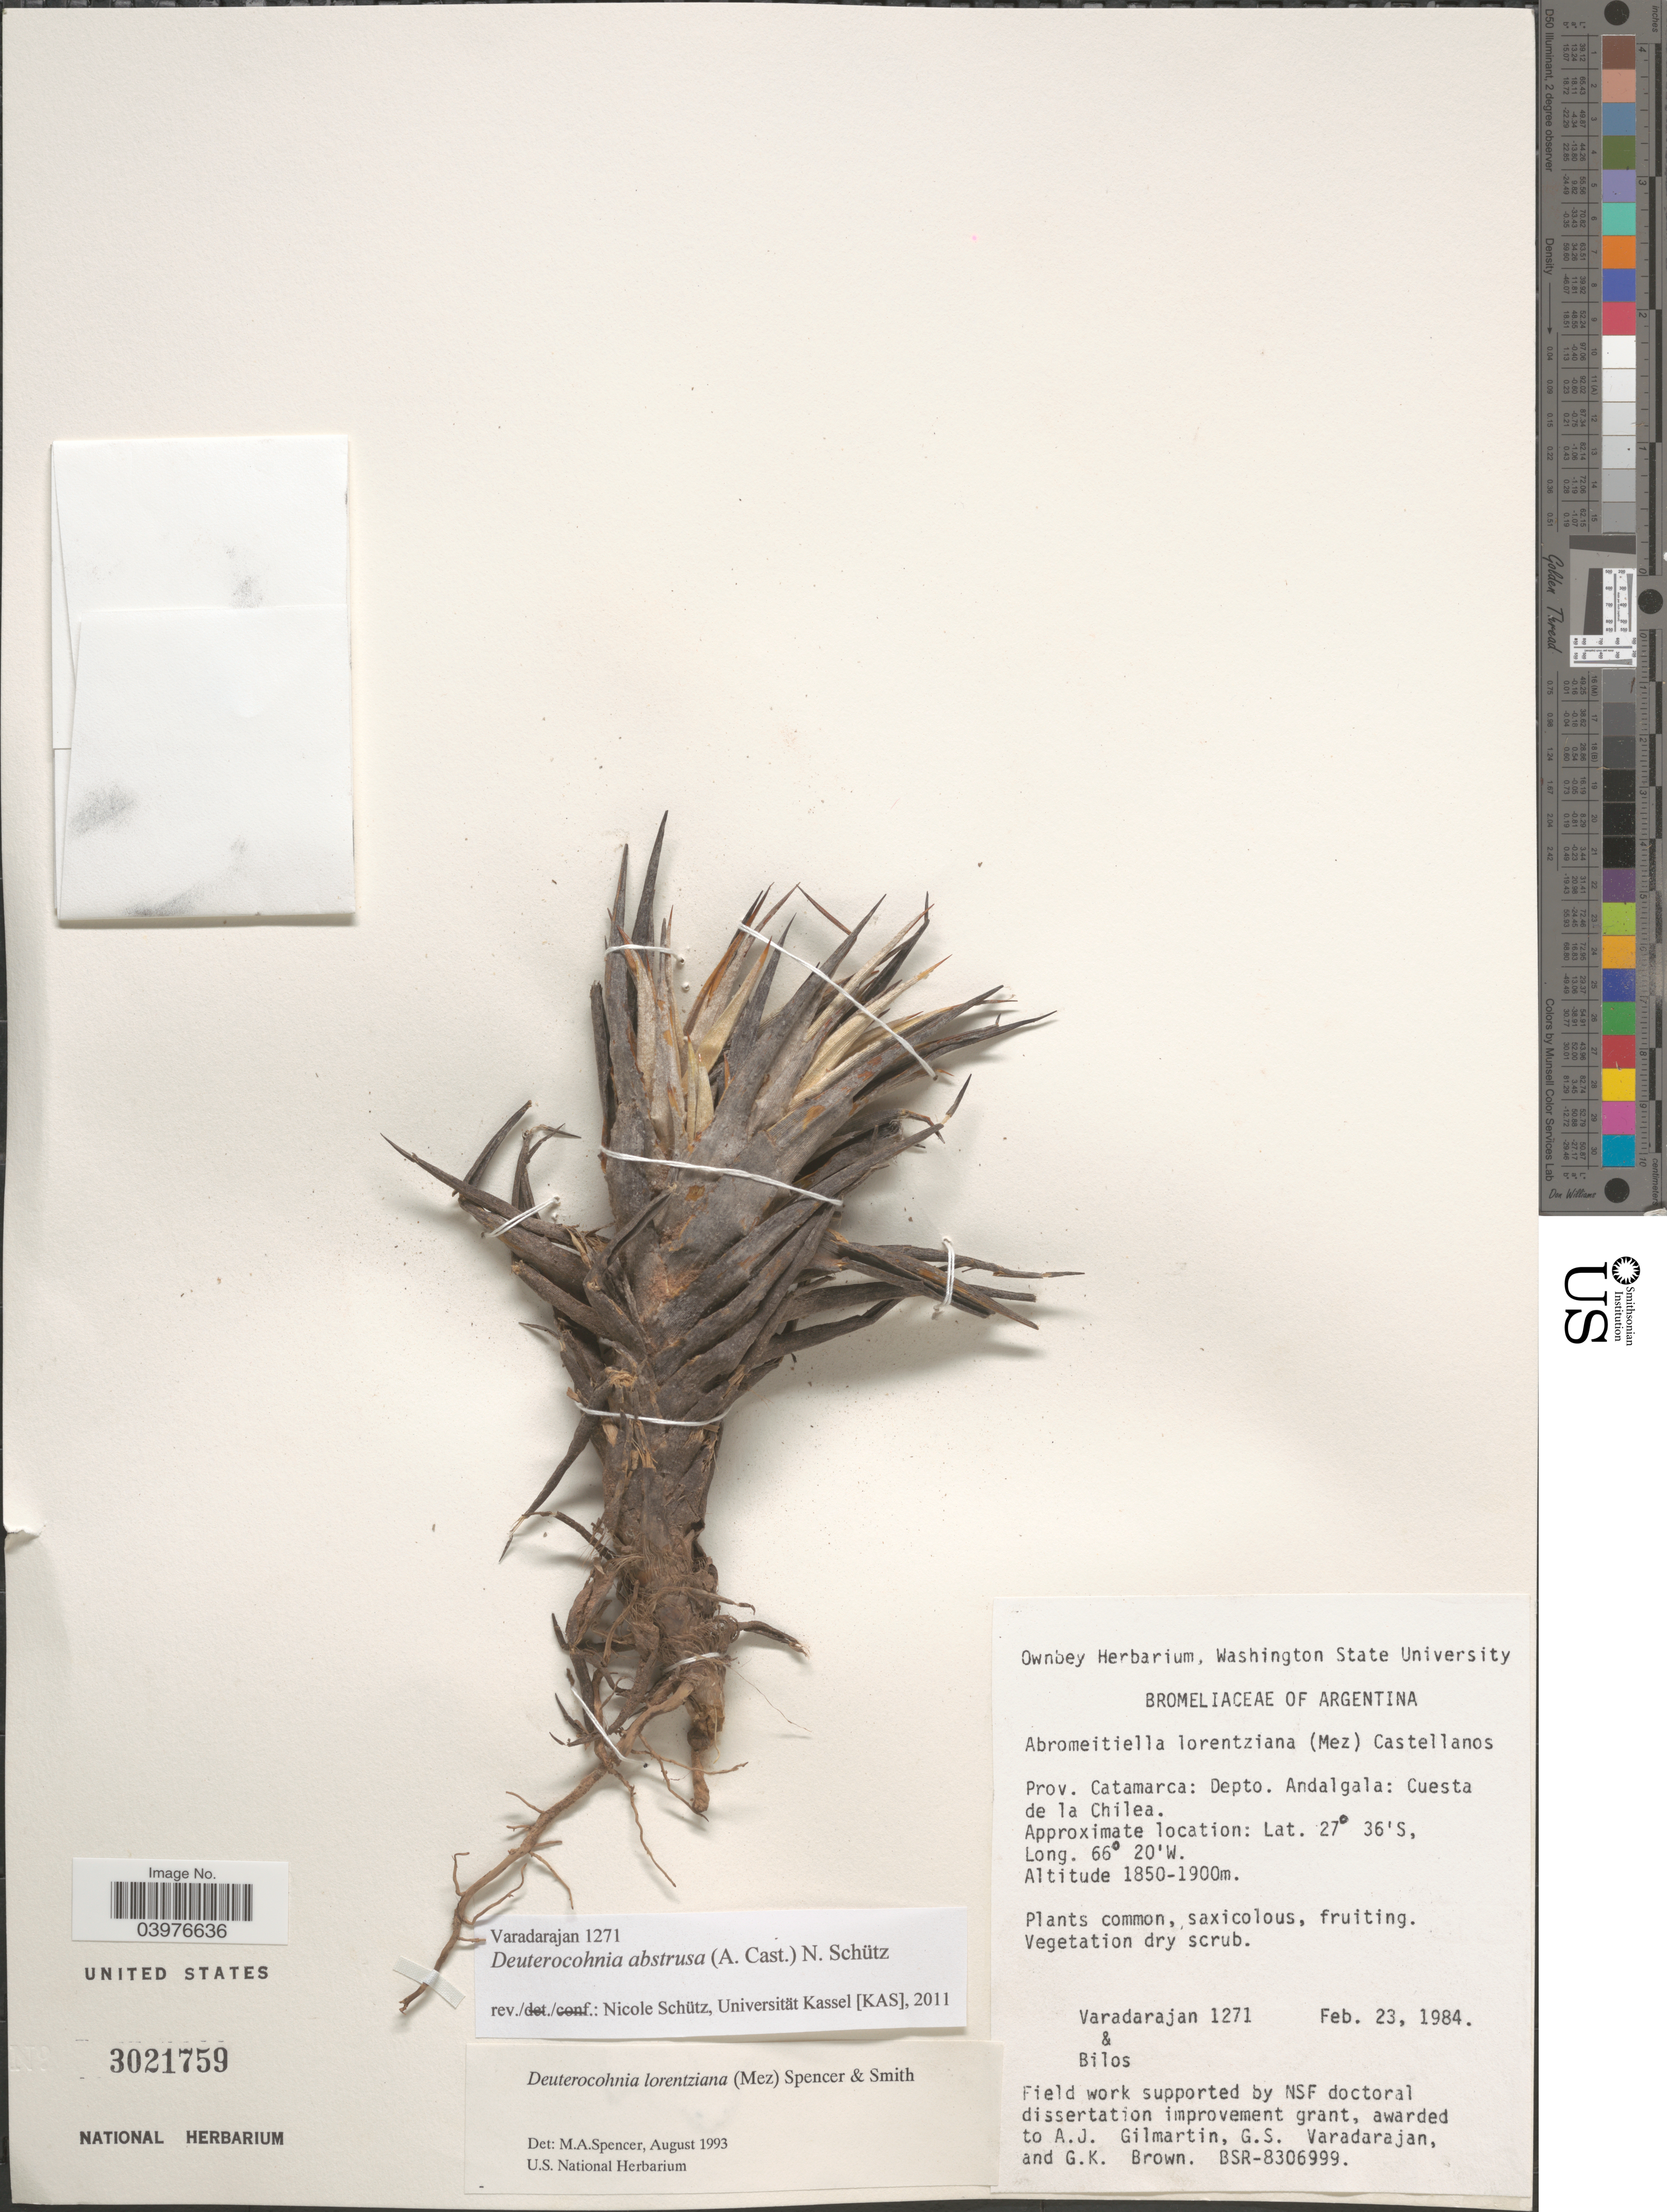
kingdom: Plantae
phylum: Tracheophyta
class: Liliopsida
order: Poales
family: Bromeliaceae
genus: Deuterocohnia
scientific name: Deuterocohnia abstrusa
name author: N. Schuetz & A. Cast.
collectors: G. S. Varadarajan & -. Bilos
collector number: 1271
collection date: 1984-02-23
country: Argentina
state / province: Catamarca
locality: Depto. Andalgala: Cuesta de la Chilea.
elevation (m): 1850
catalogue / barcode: US 3021759